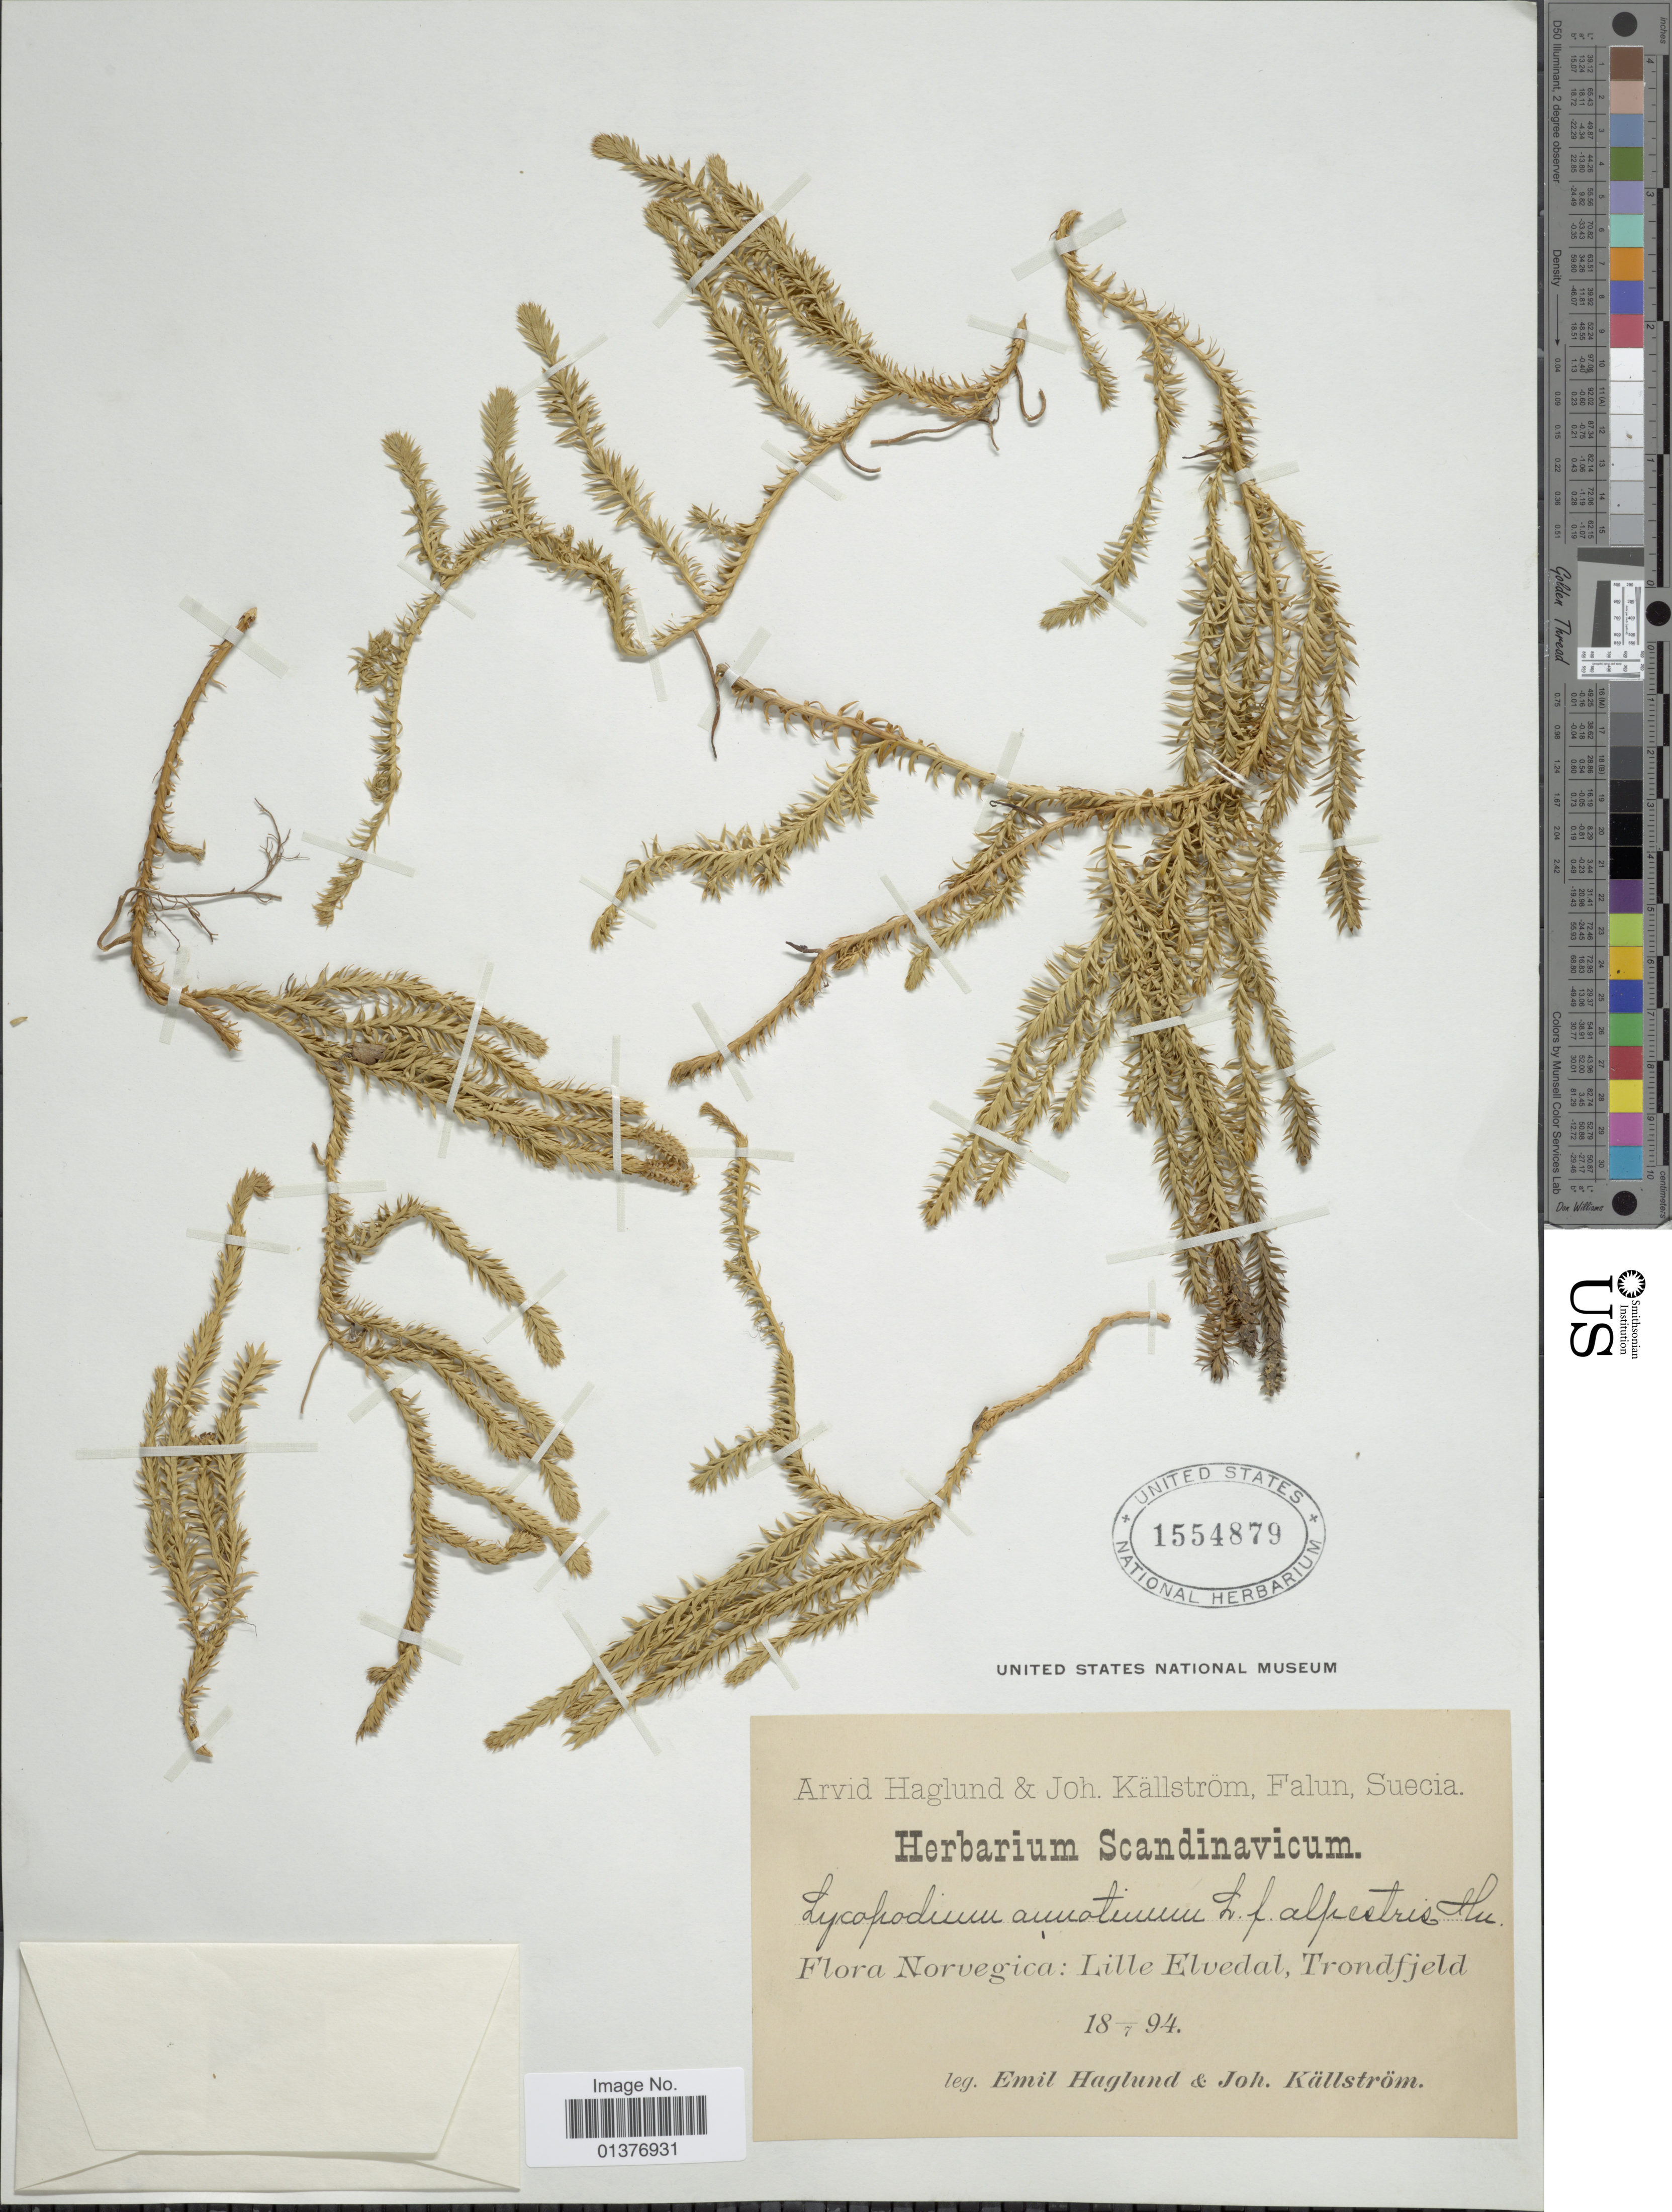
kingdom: Plantae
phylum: Tracheophyta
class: Lycopodiopsida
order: Lycopodiales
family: Lycopodiaceae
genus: Spinulum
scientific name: Spinulum annotinum subsp. annotinum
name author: (L.) A. Haines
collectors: E. Haglund & J. Källström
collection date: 1894-07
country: Norway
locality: Lille Elvedal, Trondfjeld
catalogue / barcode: US 1554879